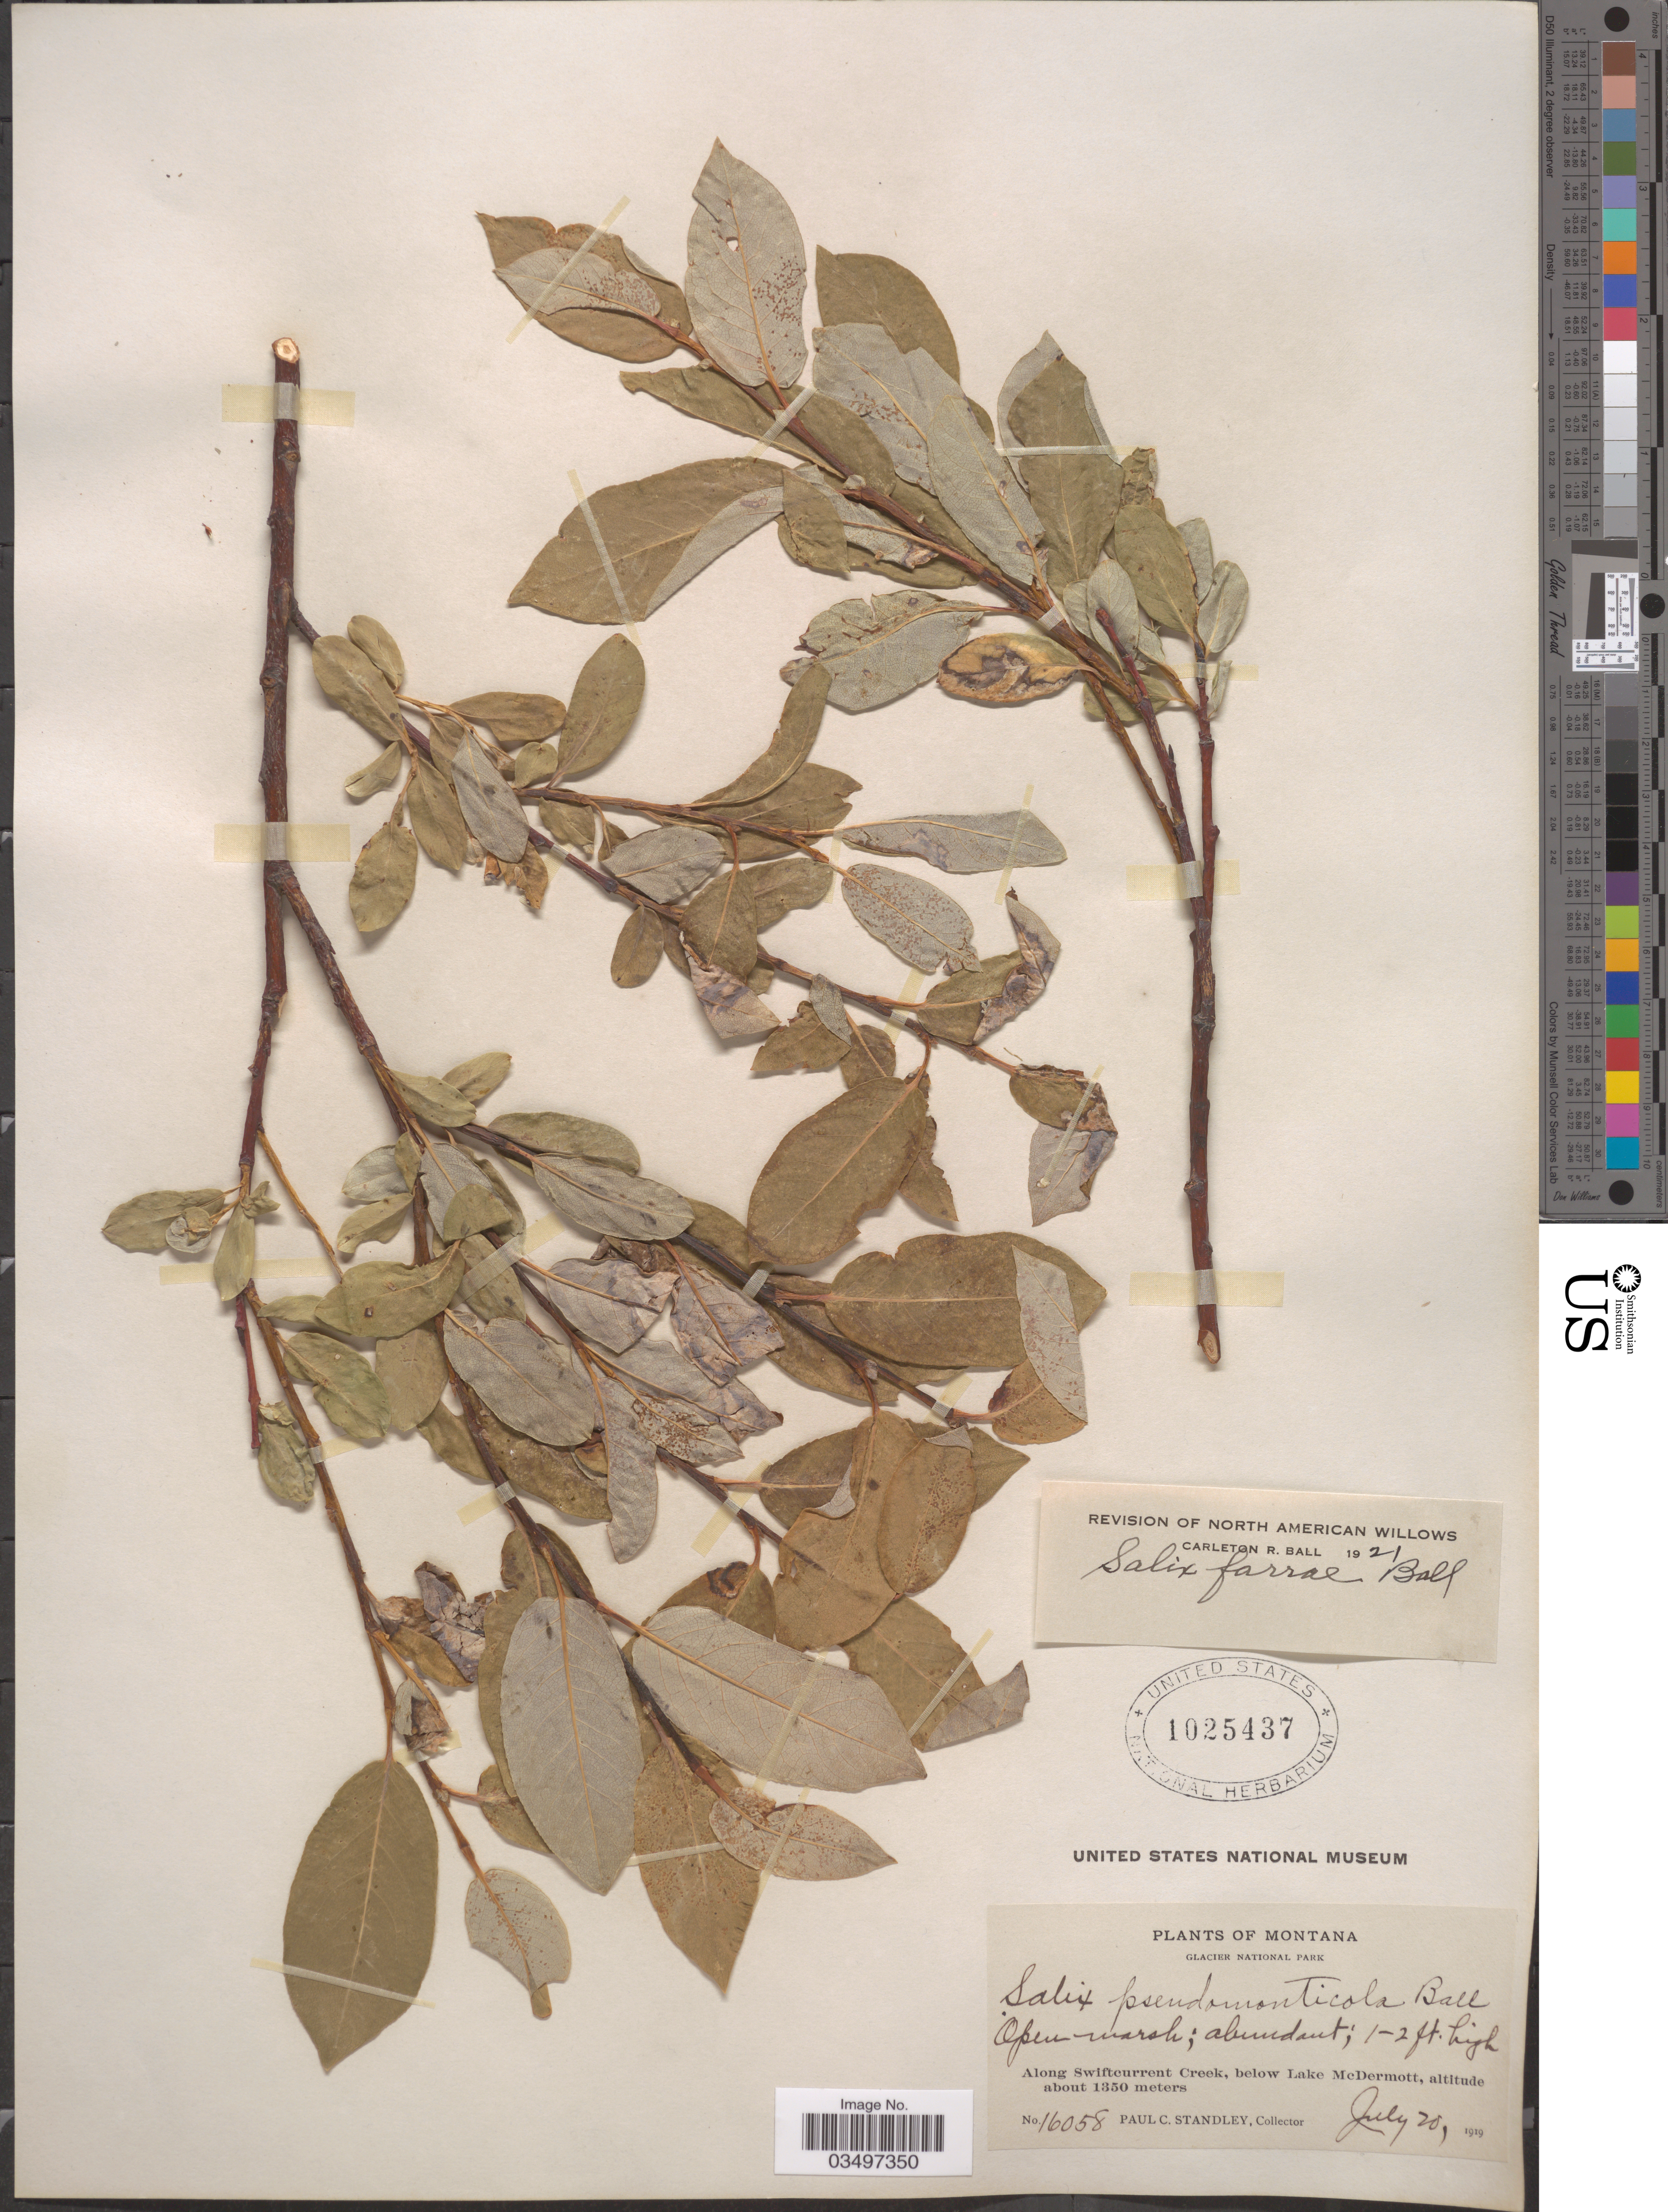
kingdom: Plantae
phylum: Tracheophyta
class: Magnoliopsida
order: Malpighiales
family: Salicaceae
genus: Salix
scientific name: Salix farrae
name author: C.R. Ball in Standl.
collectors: P. C. Standley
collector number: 16058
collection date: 1919-07-20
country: United States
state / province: Montana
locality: Glacier National Park. Along Swiftcurrent Creek, below Lake McDermott.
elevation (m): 1350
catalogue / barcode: US 1025437